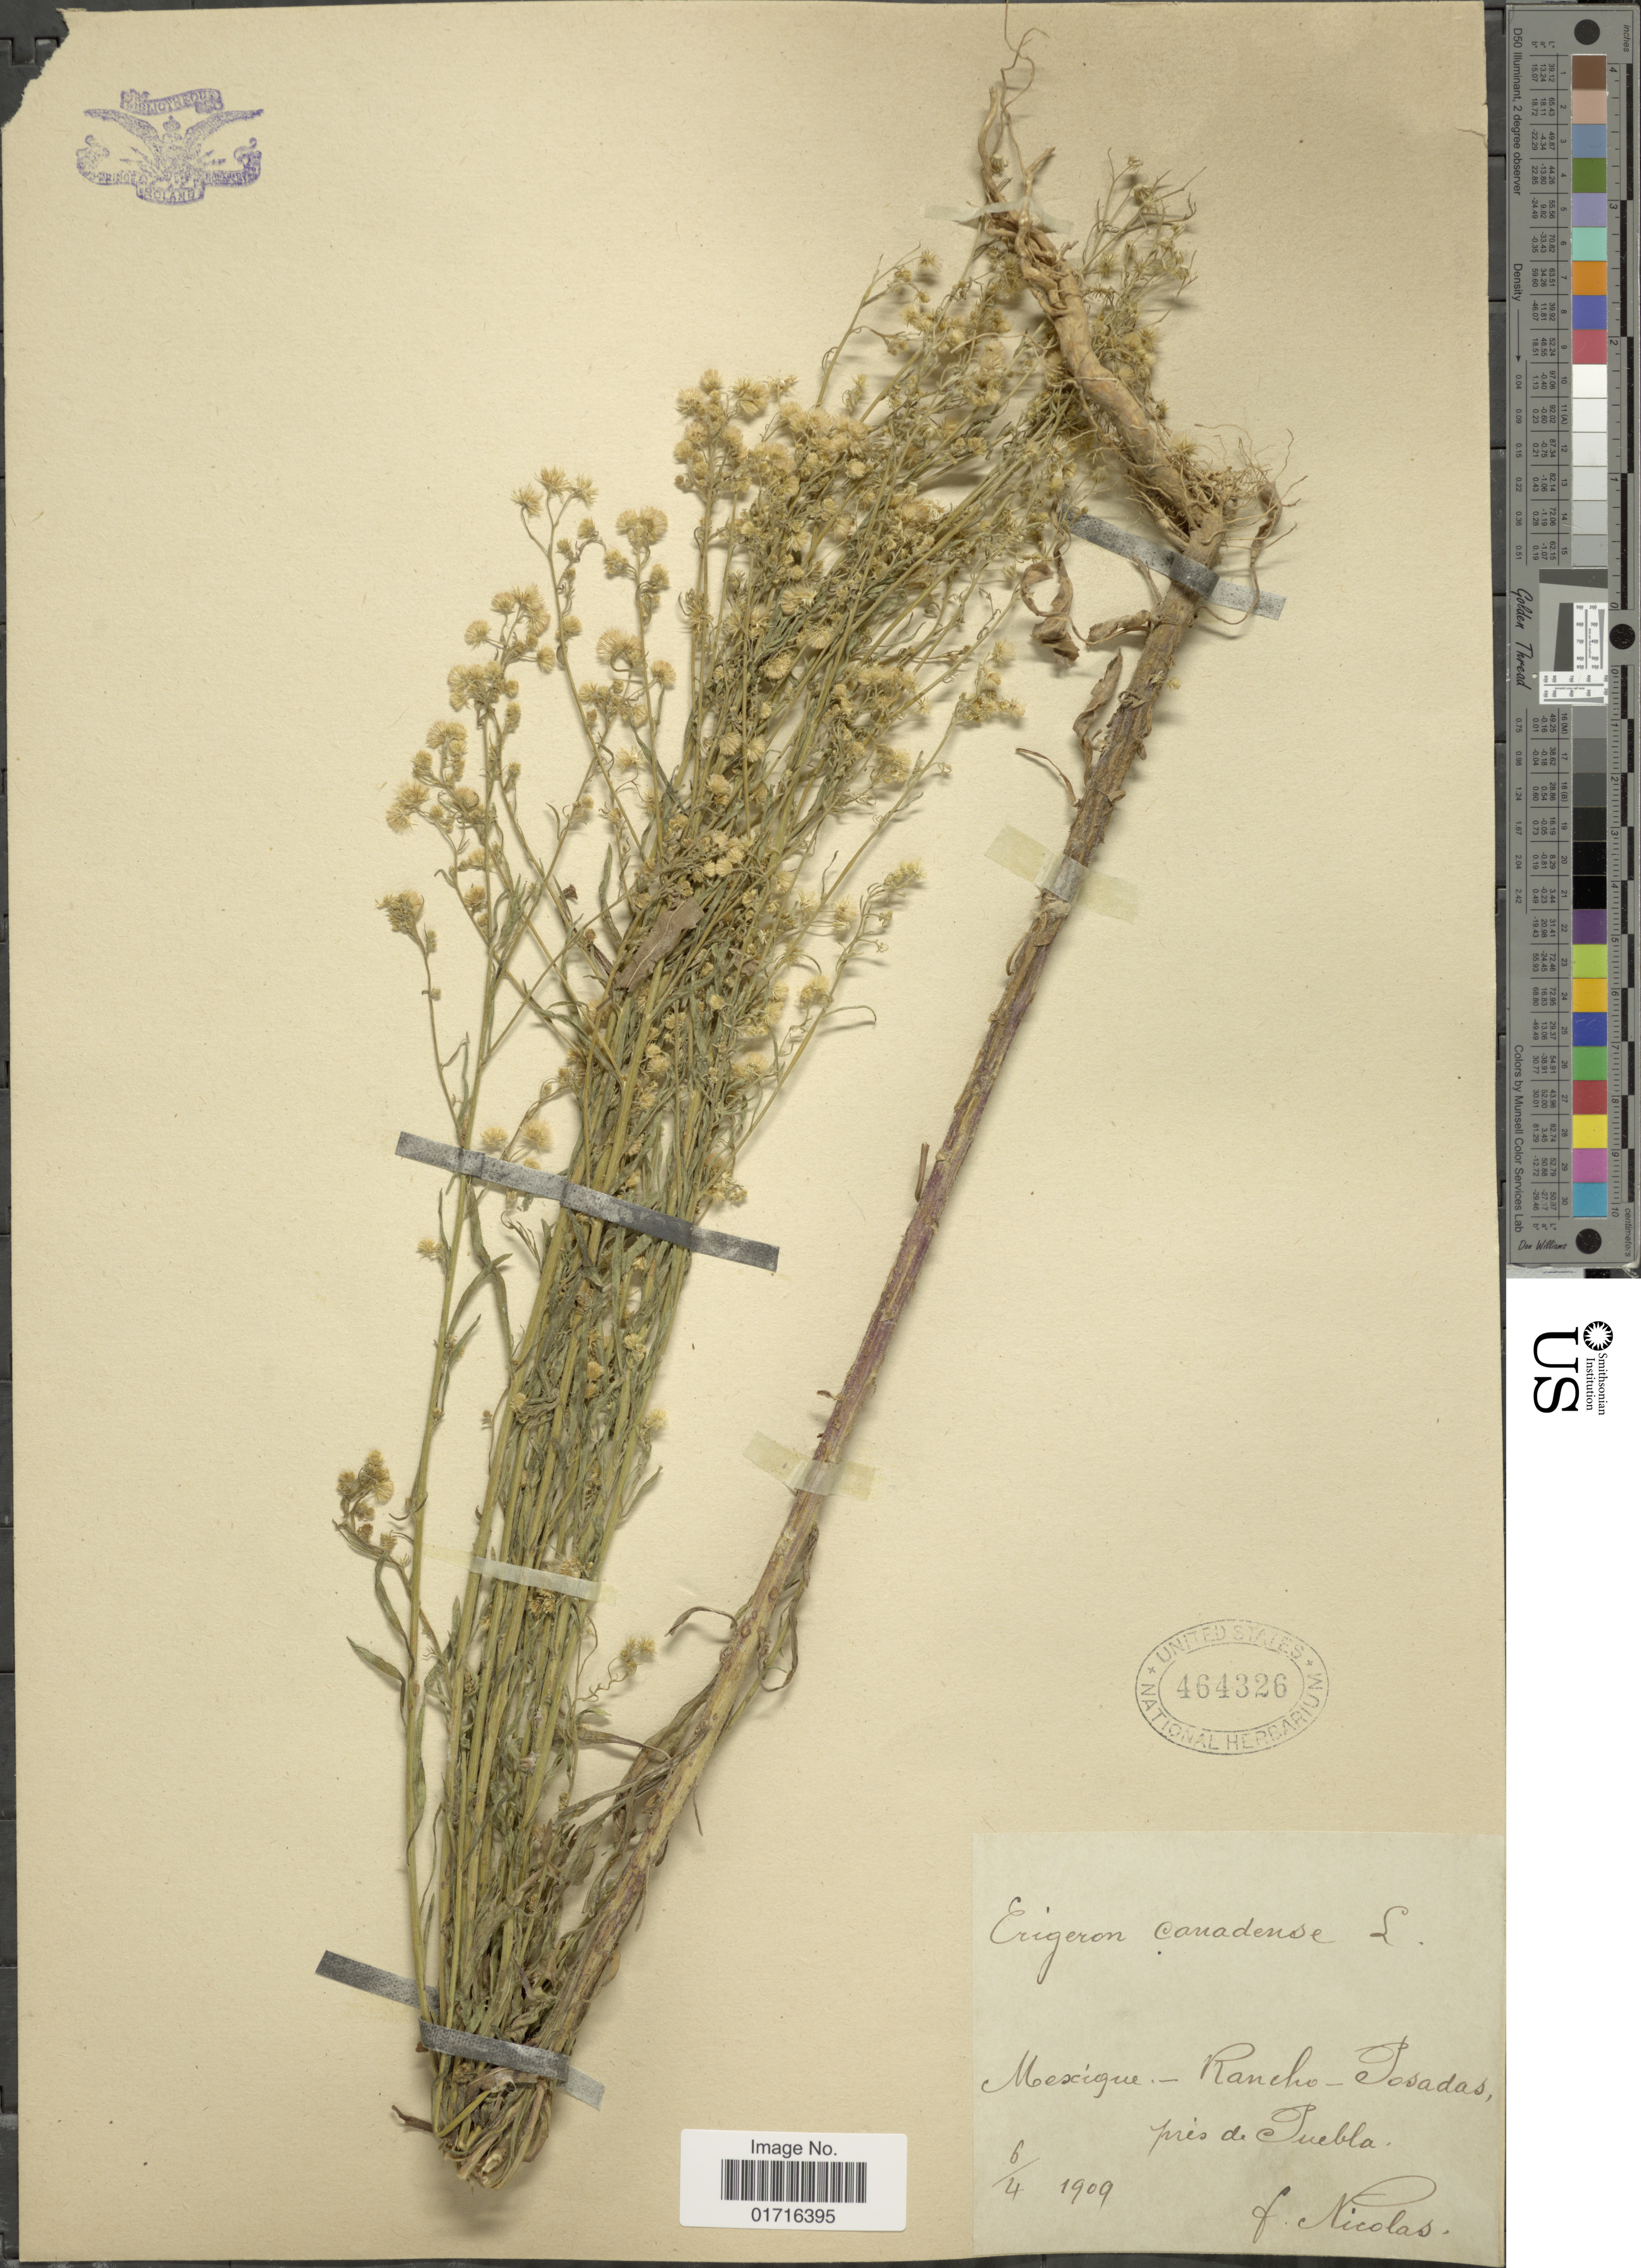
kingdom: Plantae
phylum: Tracheophyta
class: Magnoliopsida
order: Asterales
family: Asteraceae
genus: Conyza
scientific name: Conyza canadensis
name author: (L.) Cronq.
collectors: F. Nicolas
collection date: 1909-04-06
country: Mexico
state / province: Puebla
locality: Rancho - Posadas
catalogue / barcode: US 464326